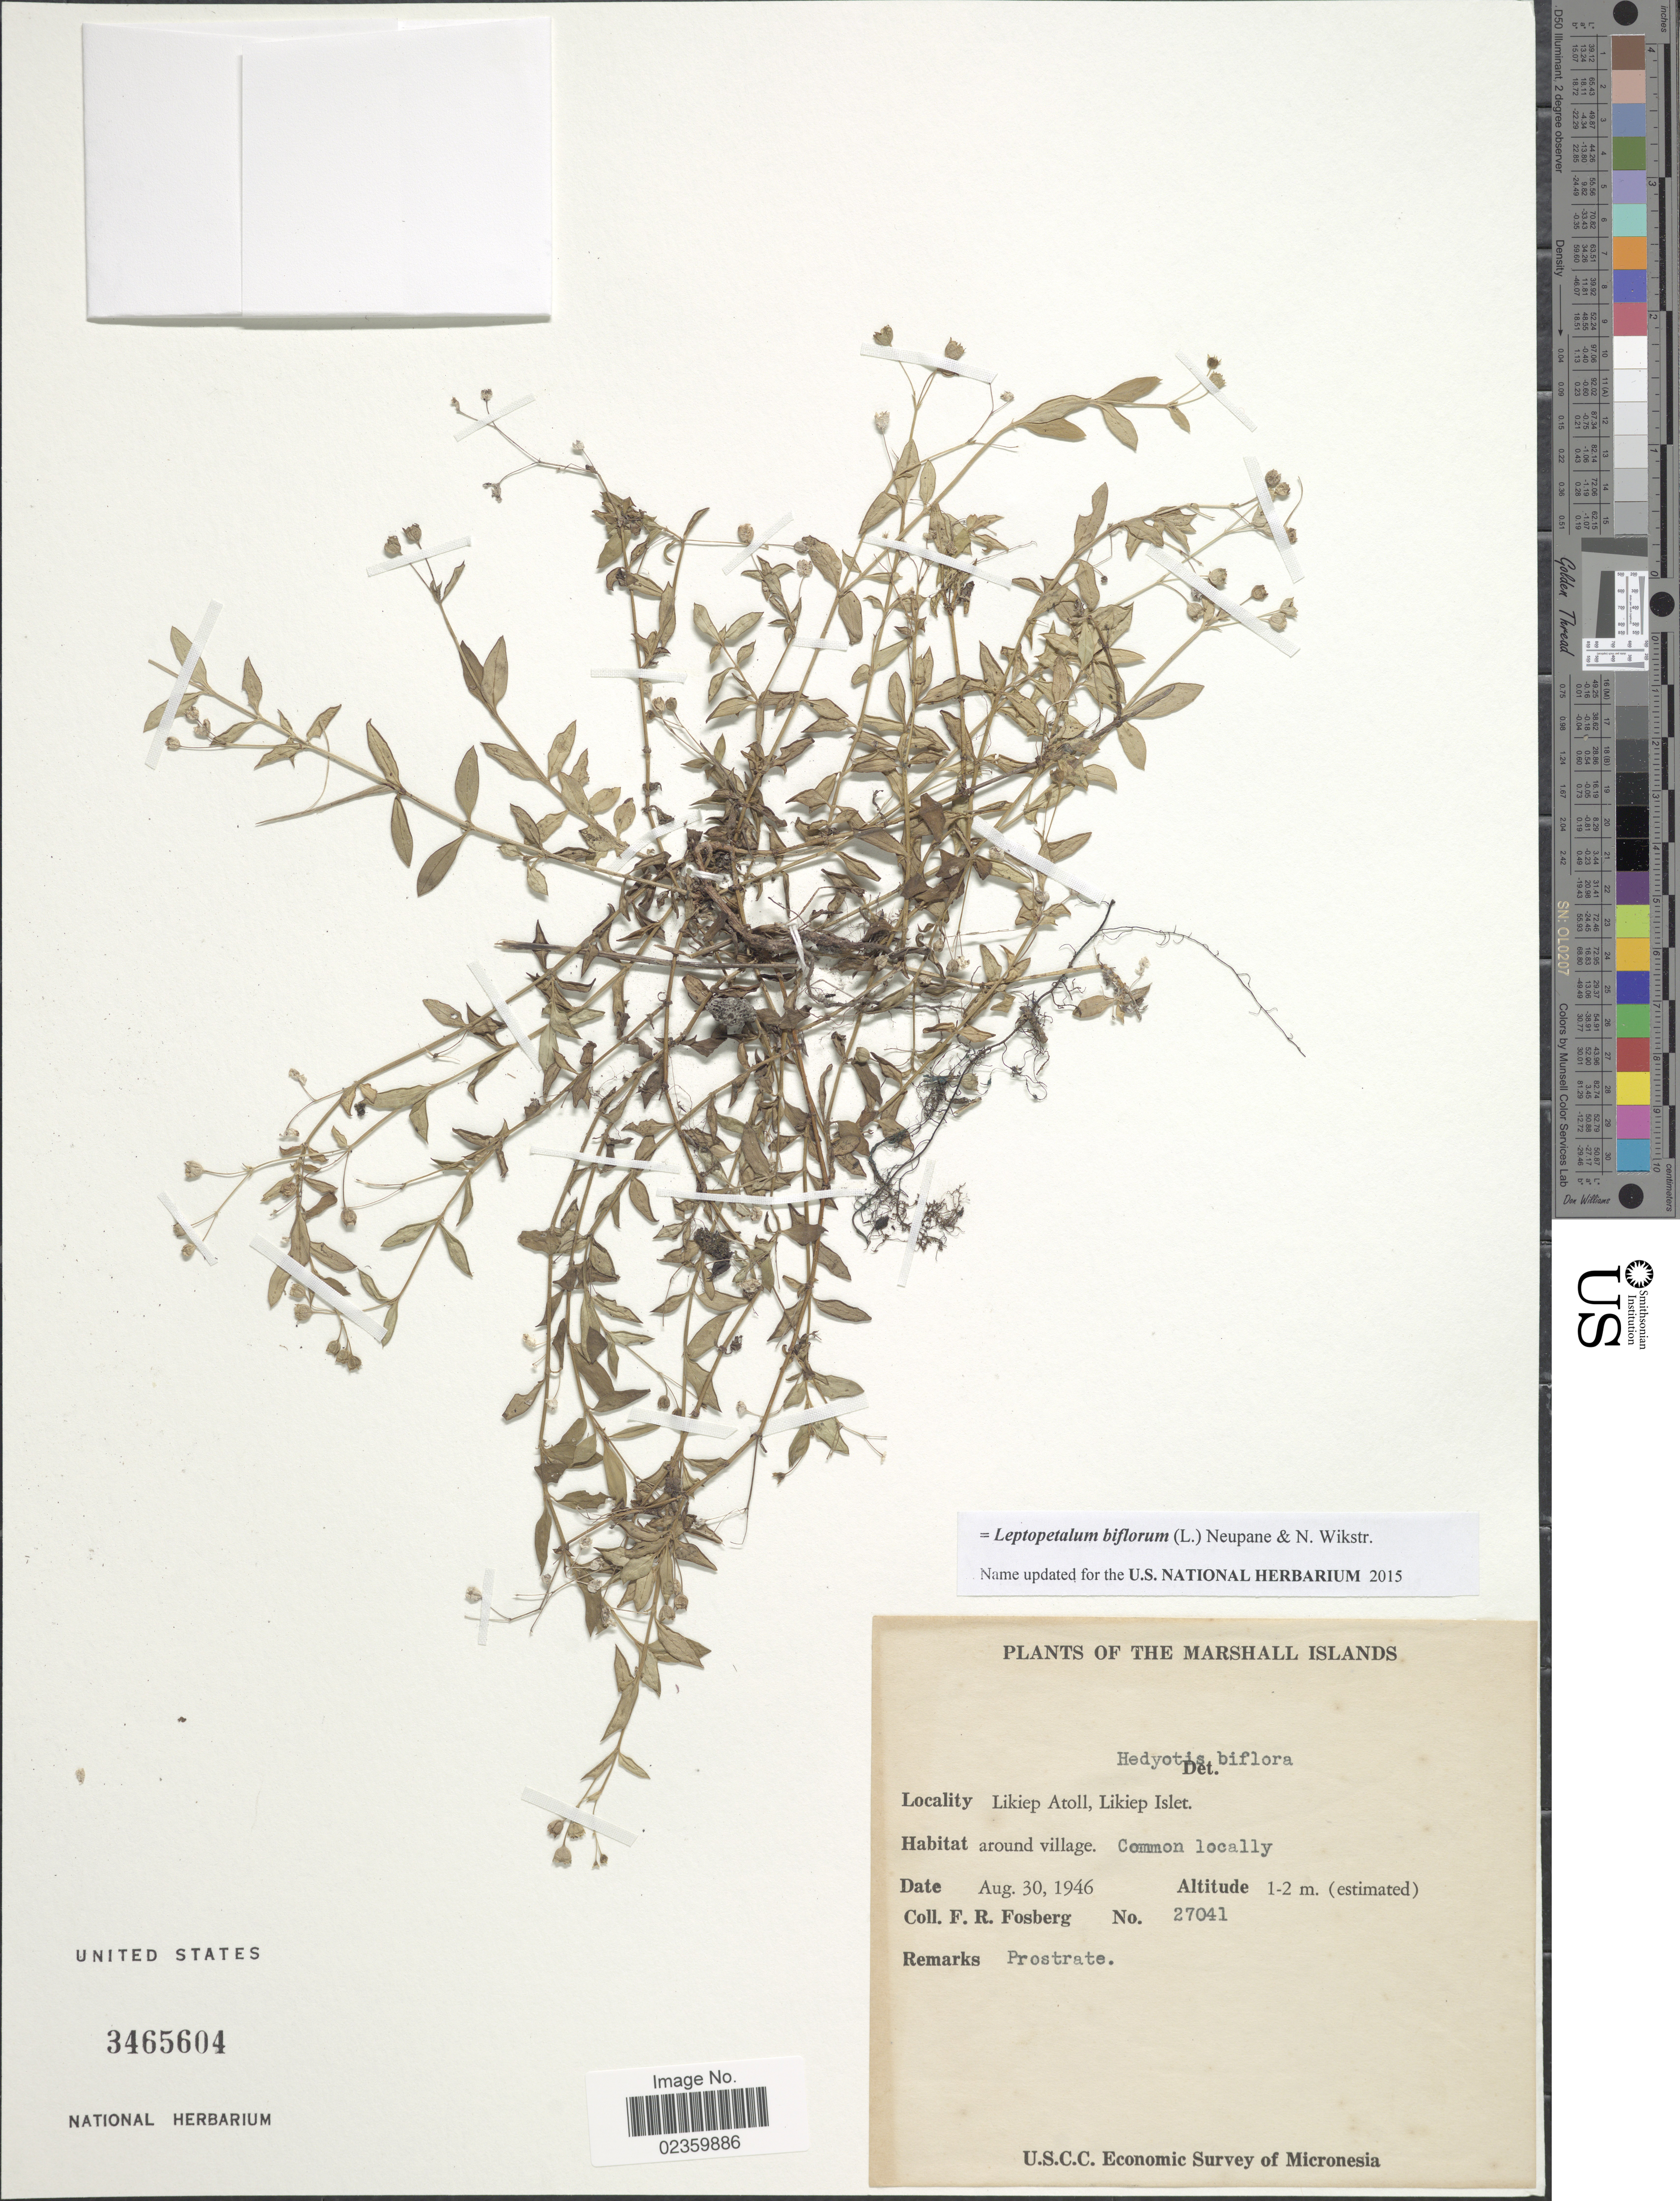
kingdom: Plantae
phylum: Tracheophyta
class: Magnoliopsida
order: Gentianales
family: Rubiaceae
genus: Leptopetalum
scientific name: Leptopetalum biflorum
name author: (L.) Neupane & N. Wikstr.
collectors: F. R. Fosberg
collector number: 27041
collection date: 1946-08-30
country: Marshall Islands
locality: Likiep Atoll. Likiep Islet. around village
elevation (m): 1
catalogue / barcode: US 3465604